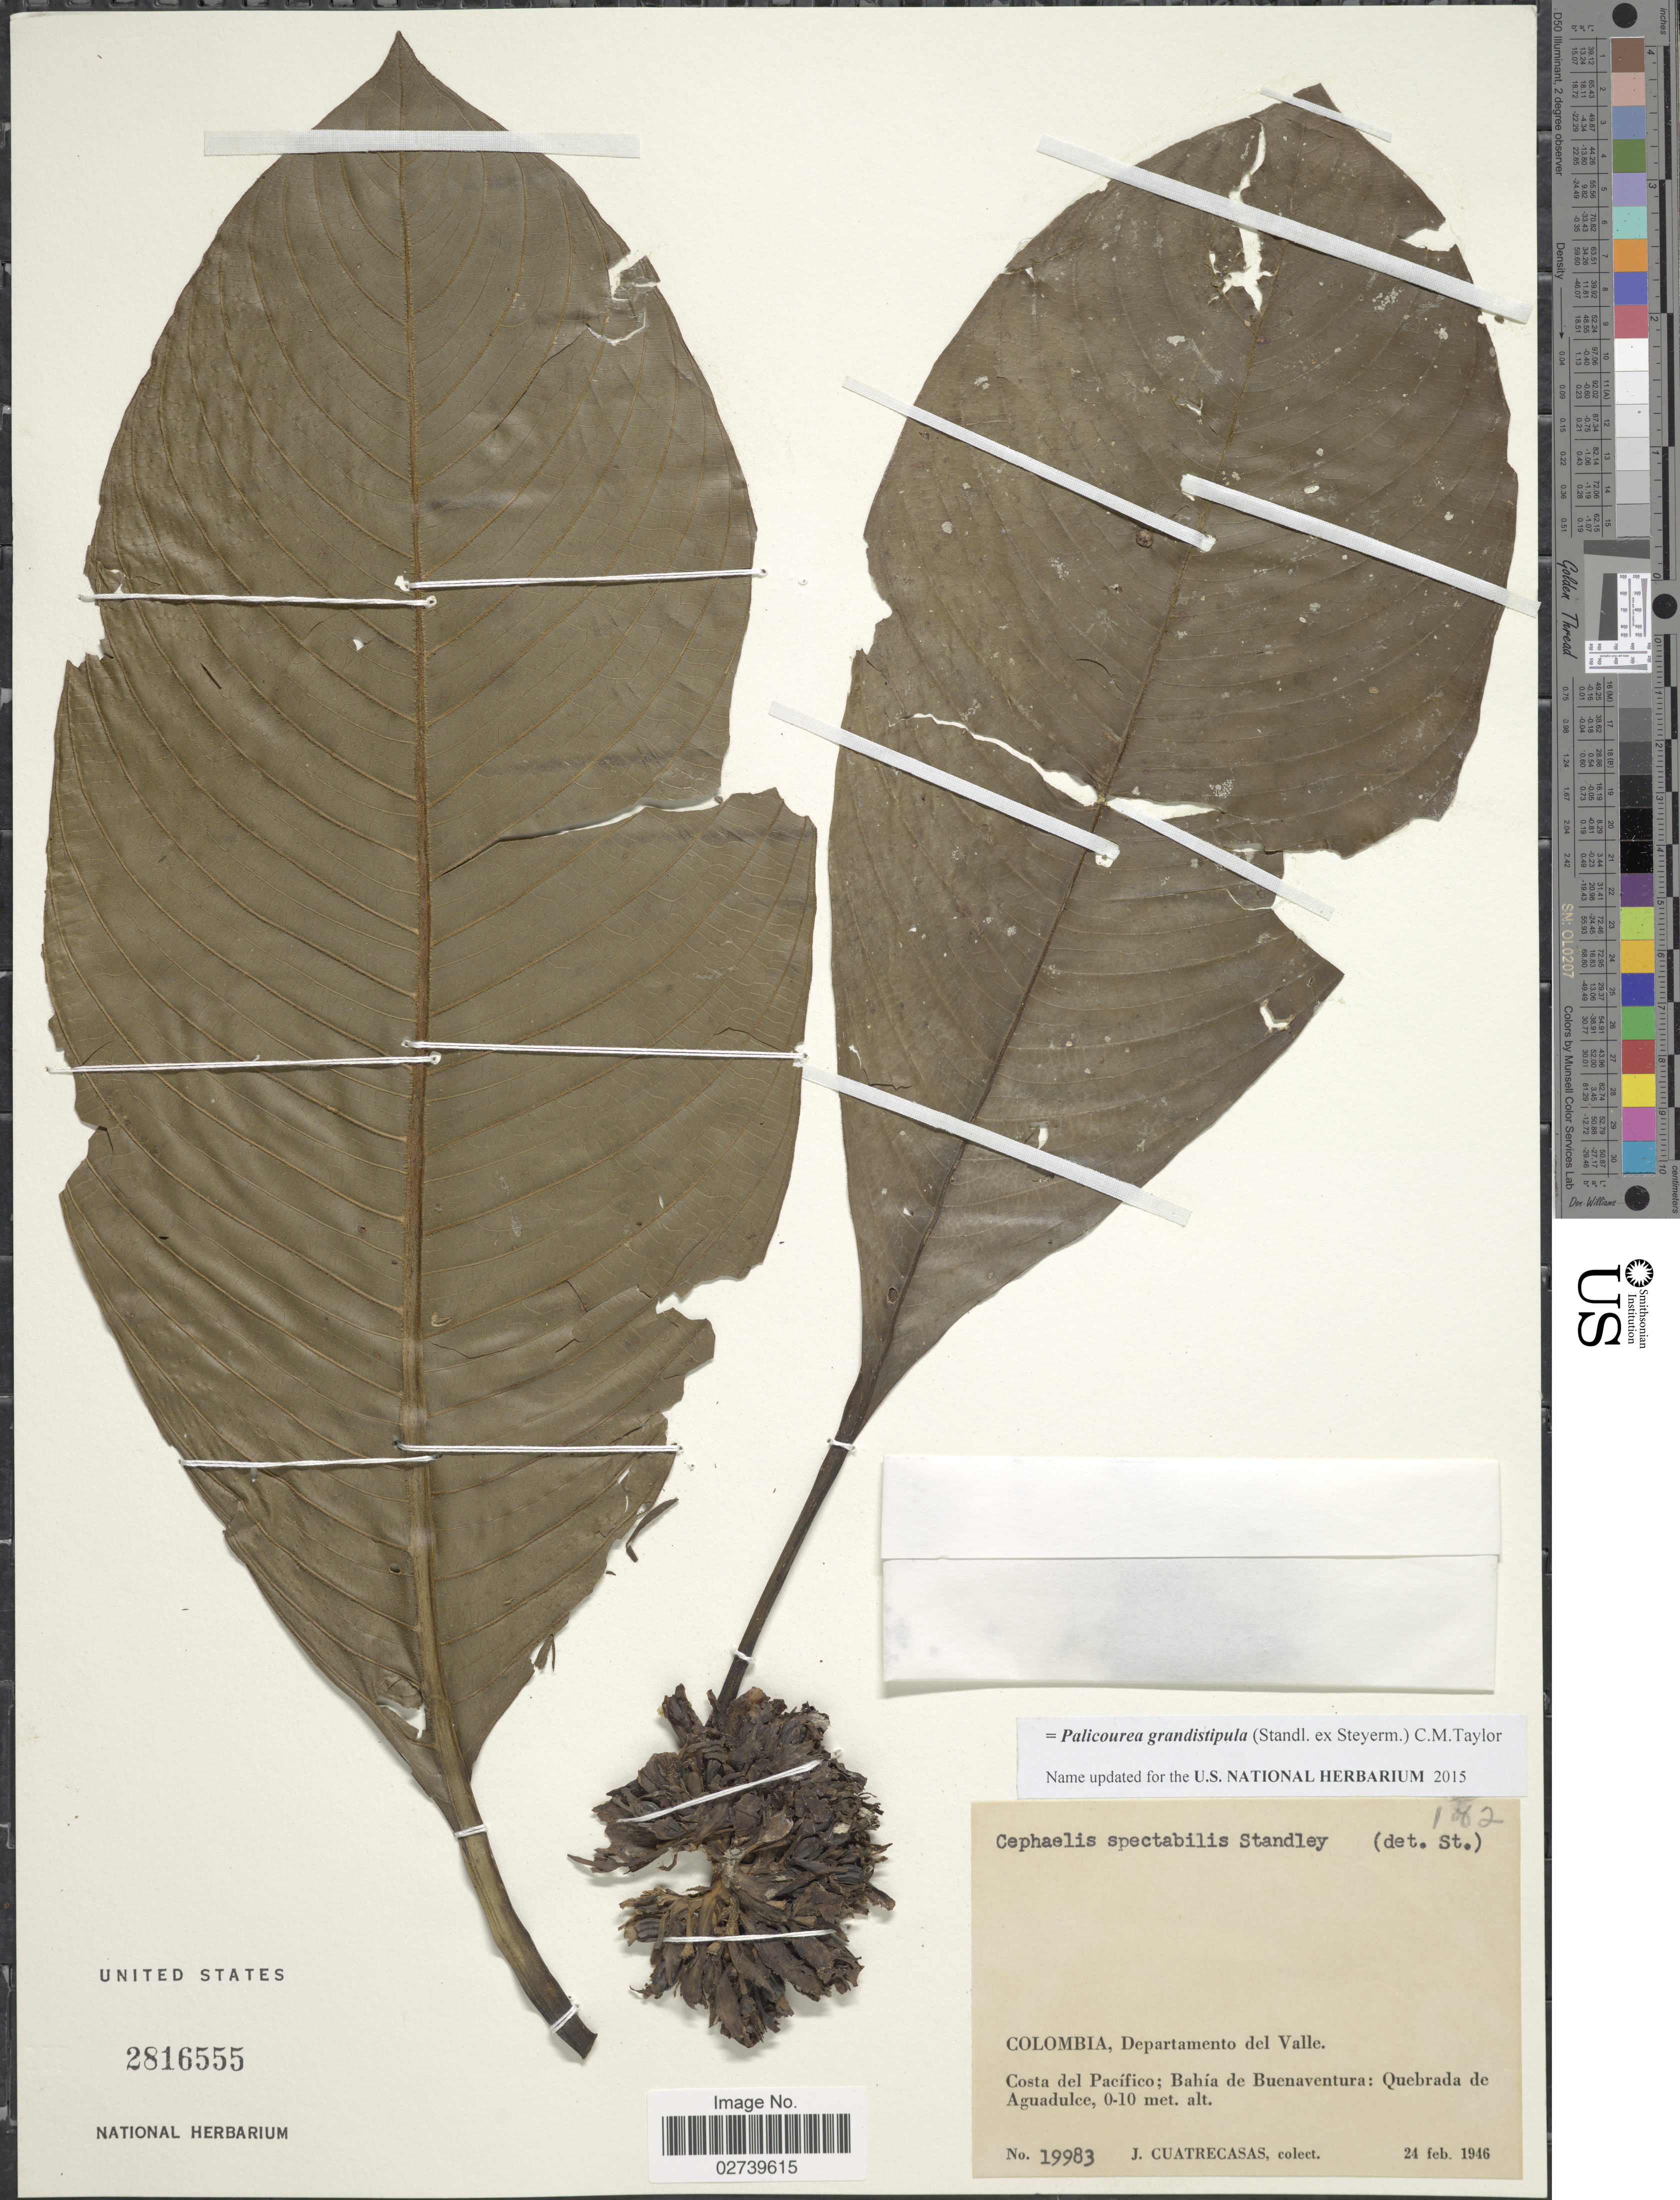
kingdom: Plantae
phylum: Tracheophyta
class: Magnoliopsida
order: Gentianales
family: Rubiaceae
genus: Palicourea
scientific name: Palicourea grandistipula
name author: (Standl. ex Steyerm.) C.M. Taylor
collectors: J. Cuatrecasas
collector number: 19983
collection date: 1946-02-24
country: Colombia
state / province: Valle del Cauca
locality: Departamento del Valle, Costa del Pacifico; Bahia de Buenaventura: Quebrada de Aguadulce, colombianae.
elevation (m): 0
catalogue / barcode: US 2816555